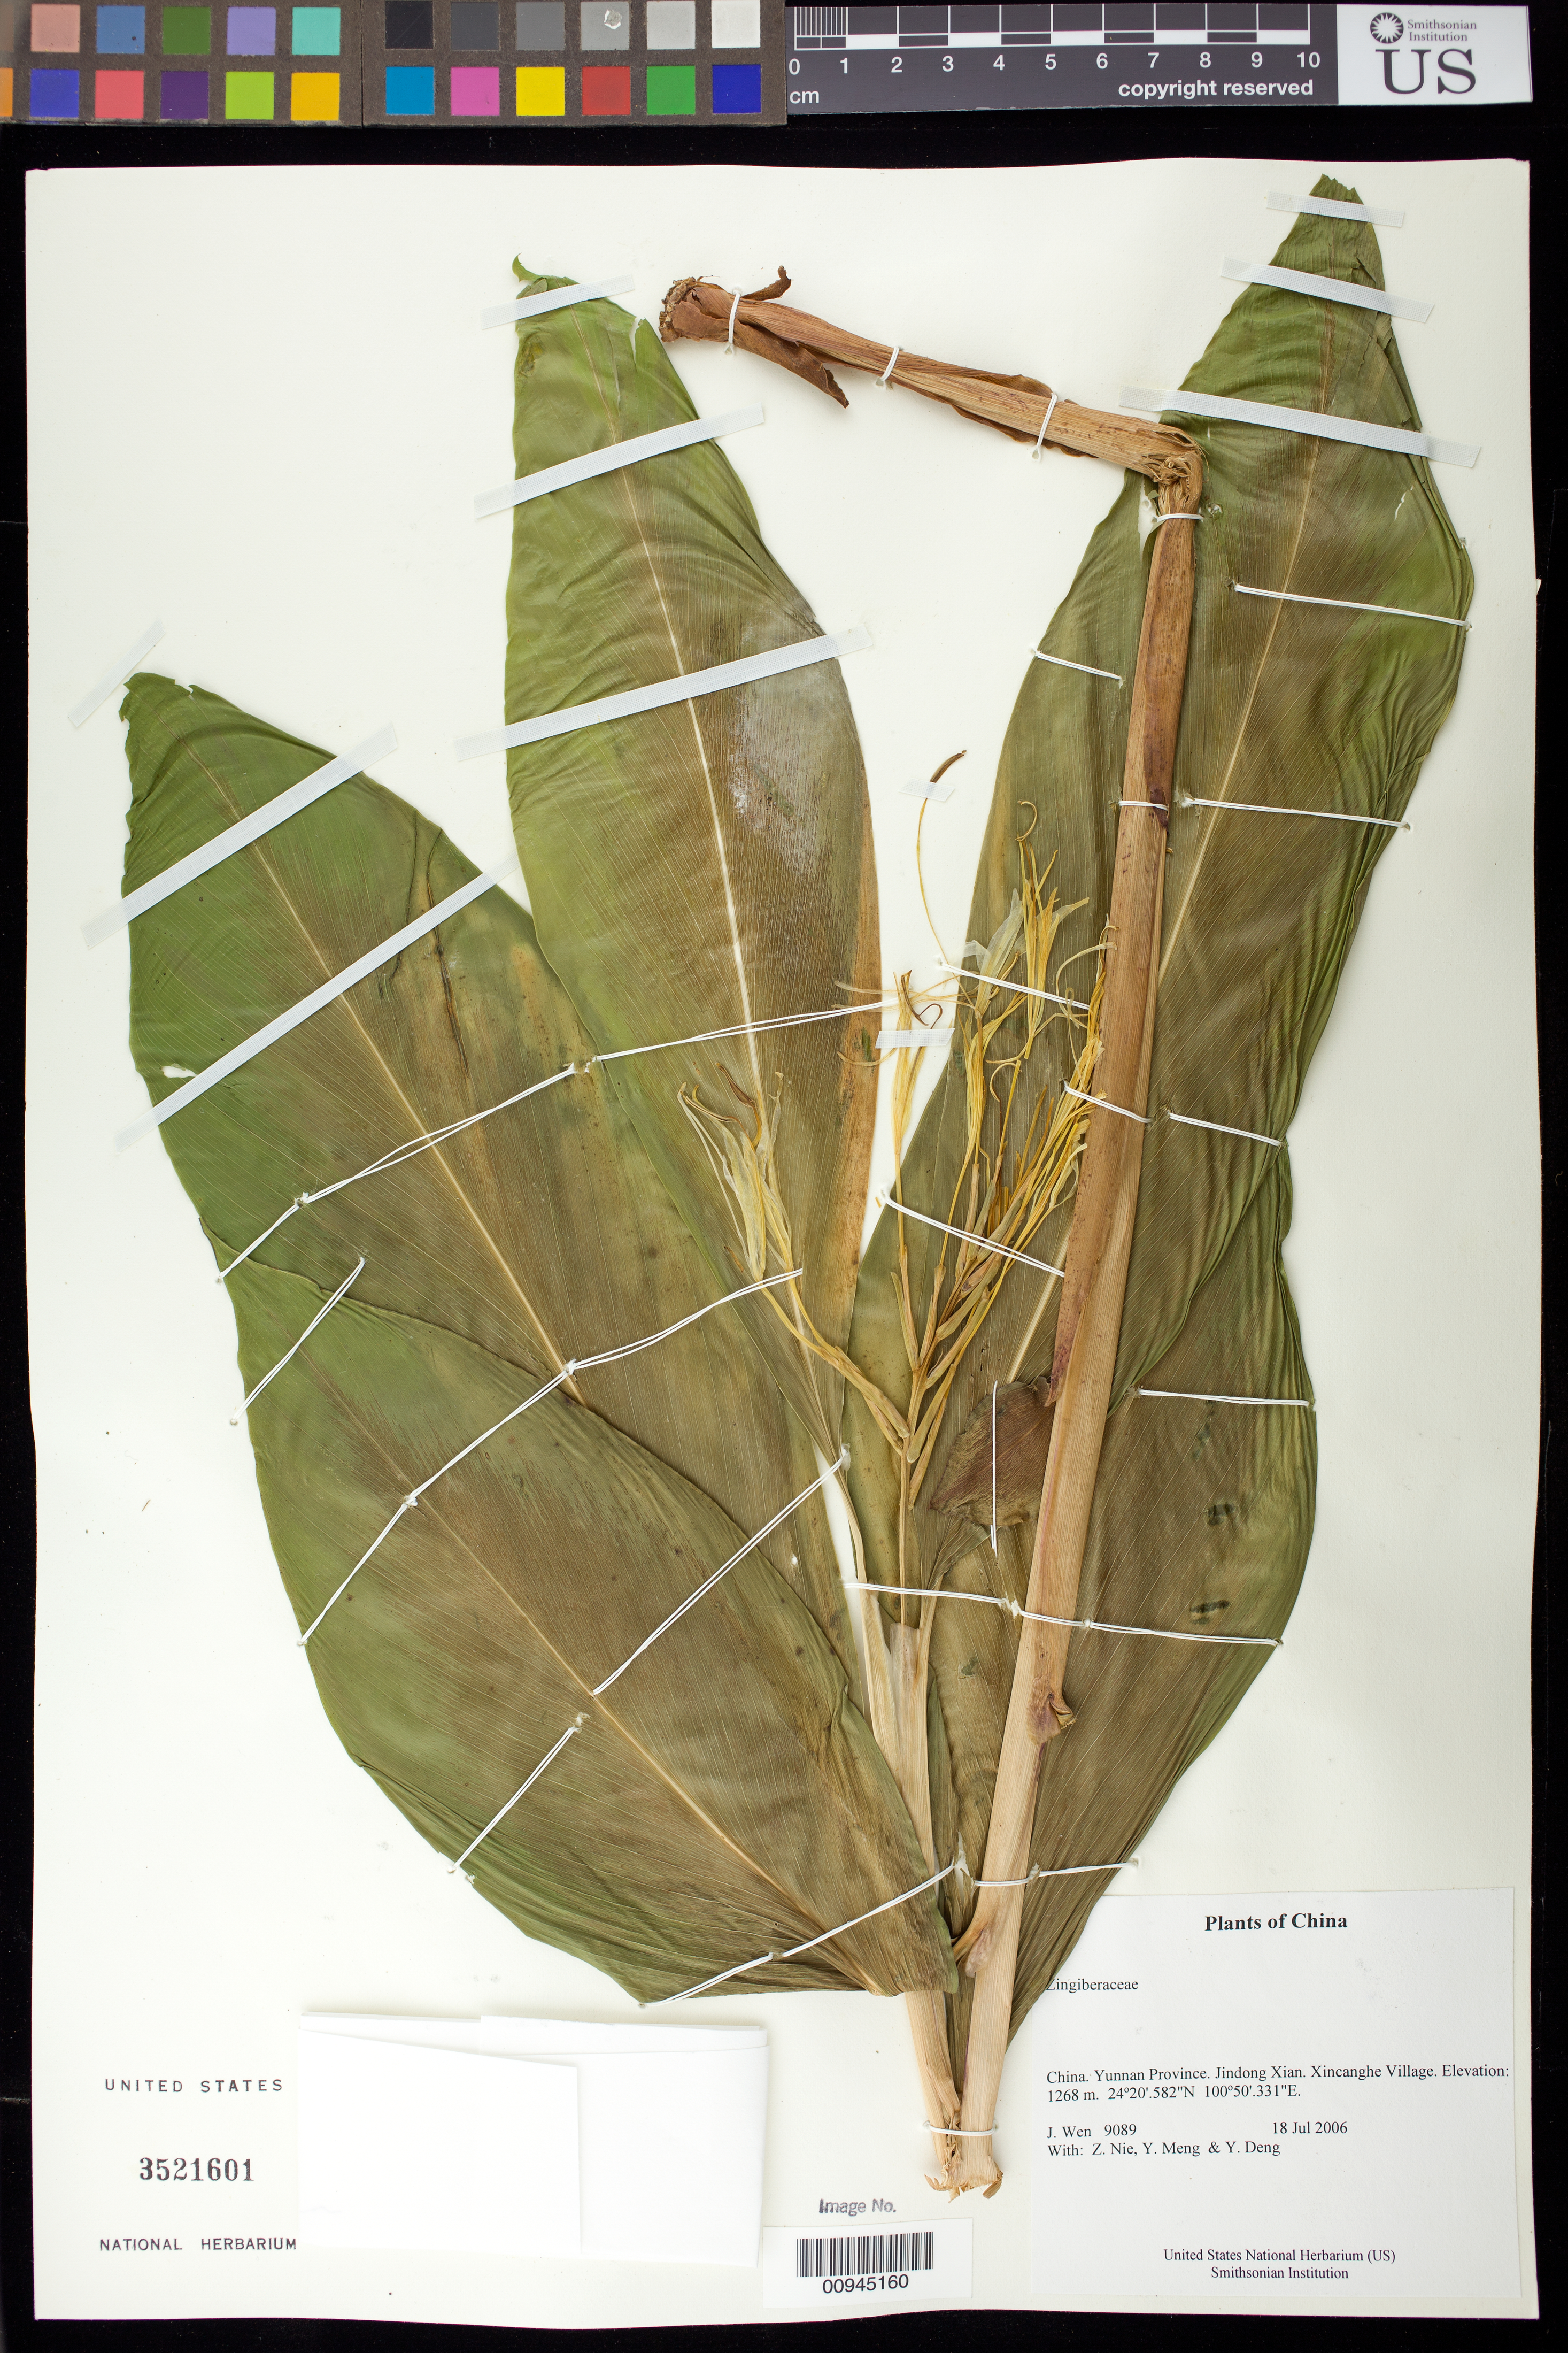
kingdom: Plantae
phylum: Tracheophyta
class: Liliopsida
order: Zingiberales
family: Zingiberaceae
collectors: J. Wen, Z. Nie, Y. Meng & Y. Deng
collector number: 9089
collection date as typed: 18 Jul 2006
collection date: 2006-07-18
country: China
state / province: Yunnan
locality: Yunnan Province. Jindong Xian. Xincanghe Village.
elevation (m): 1268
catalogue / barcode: US 3521601